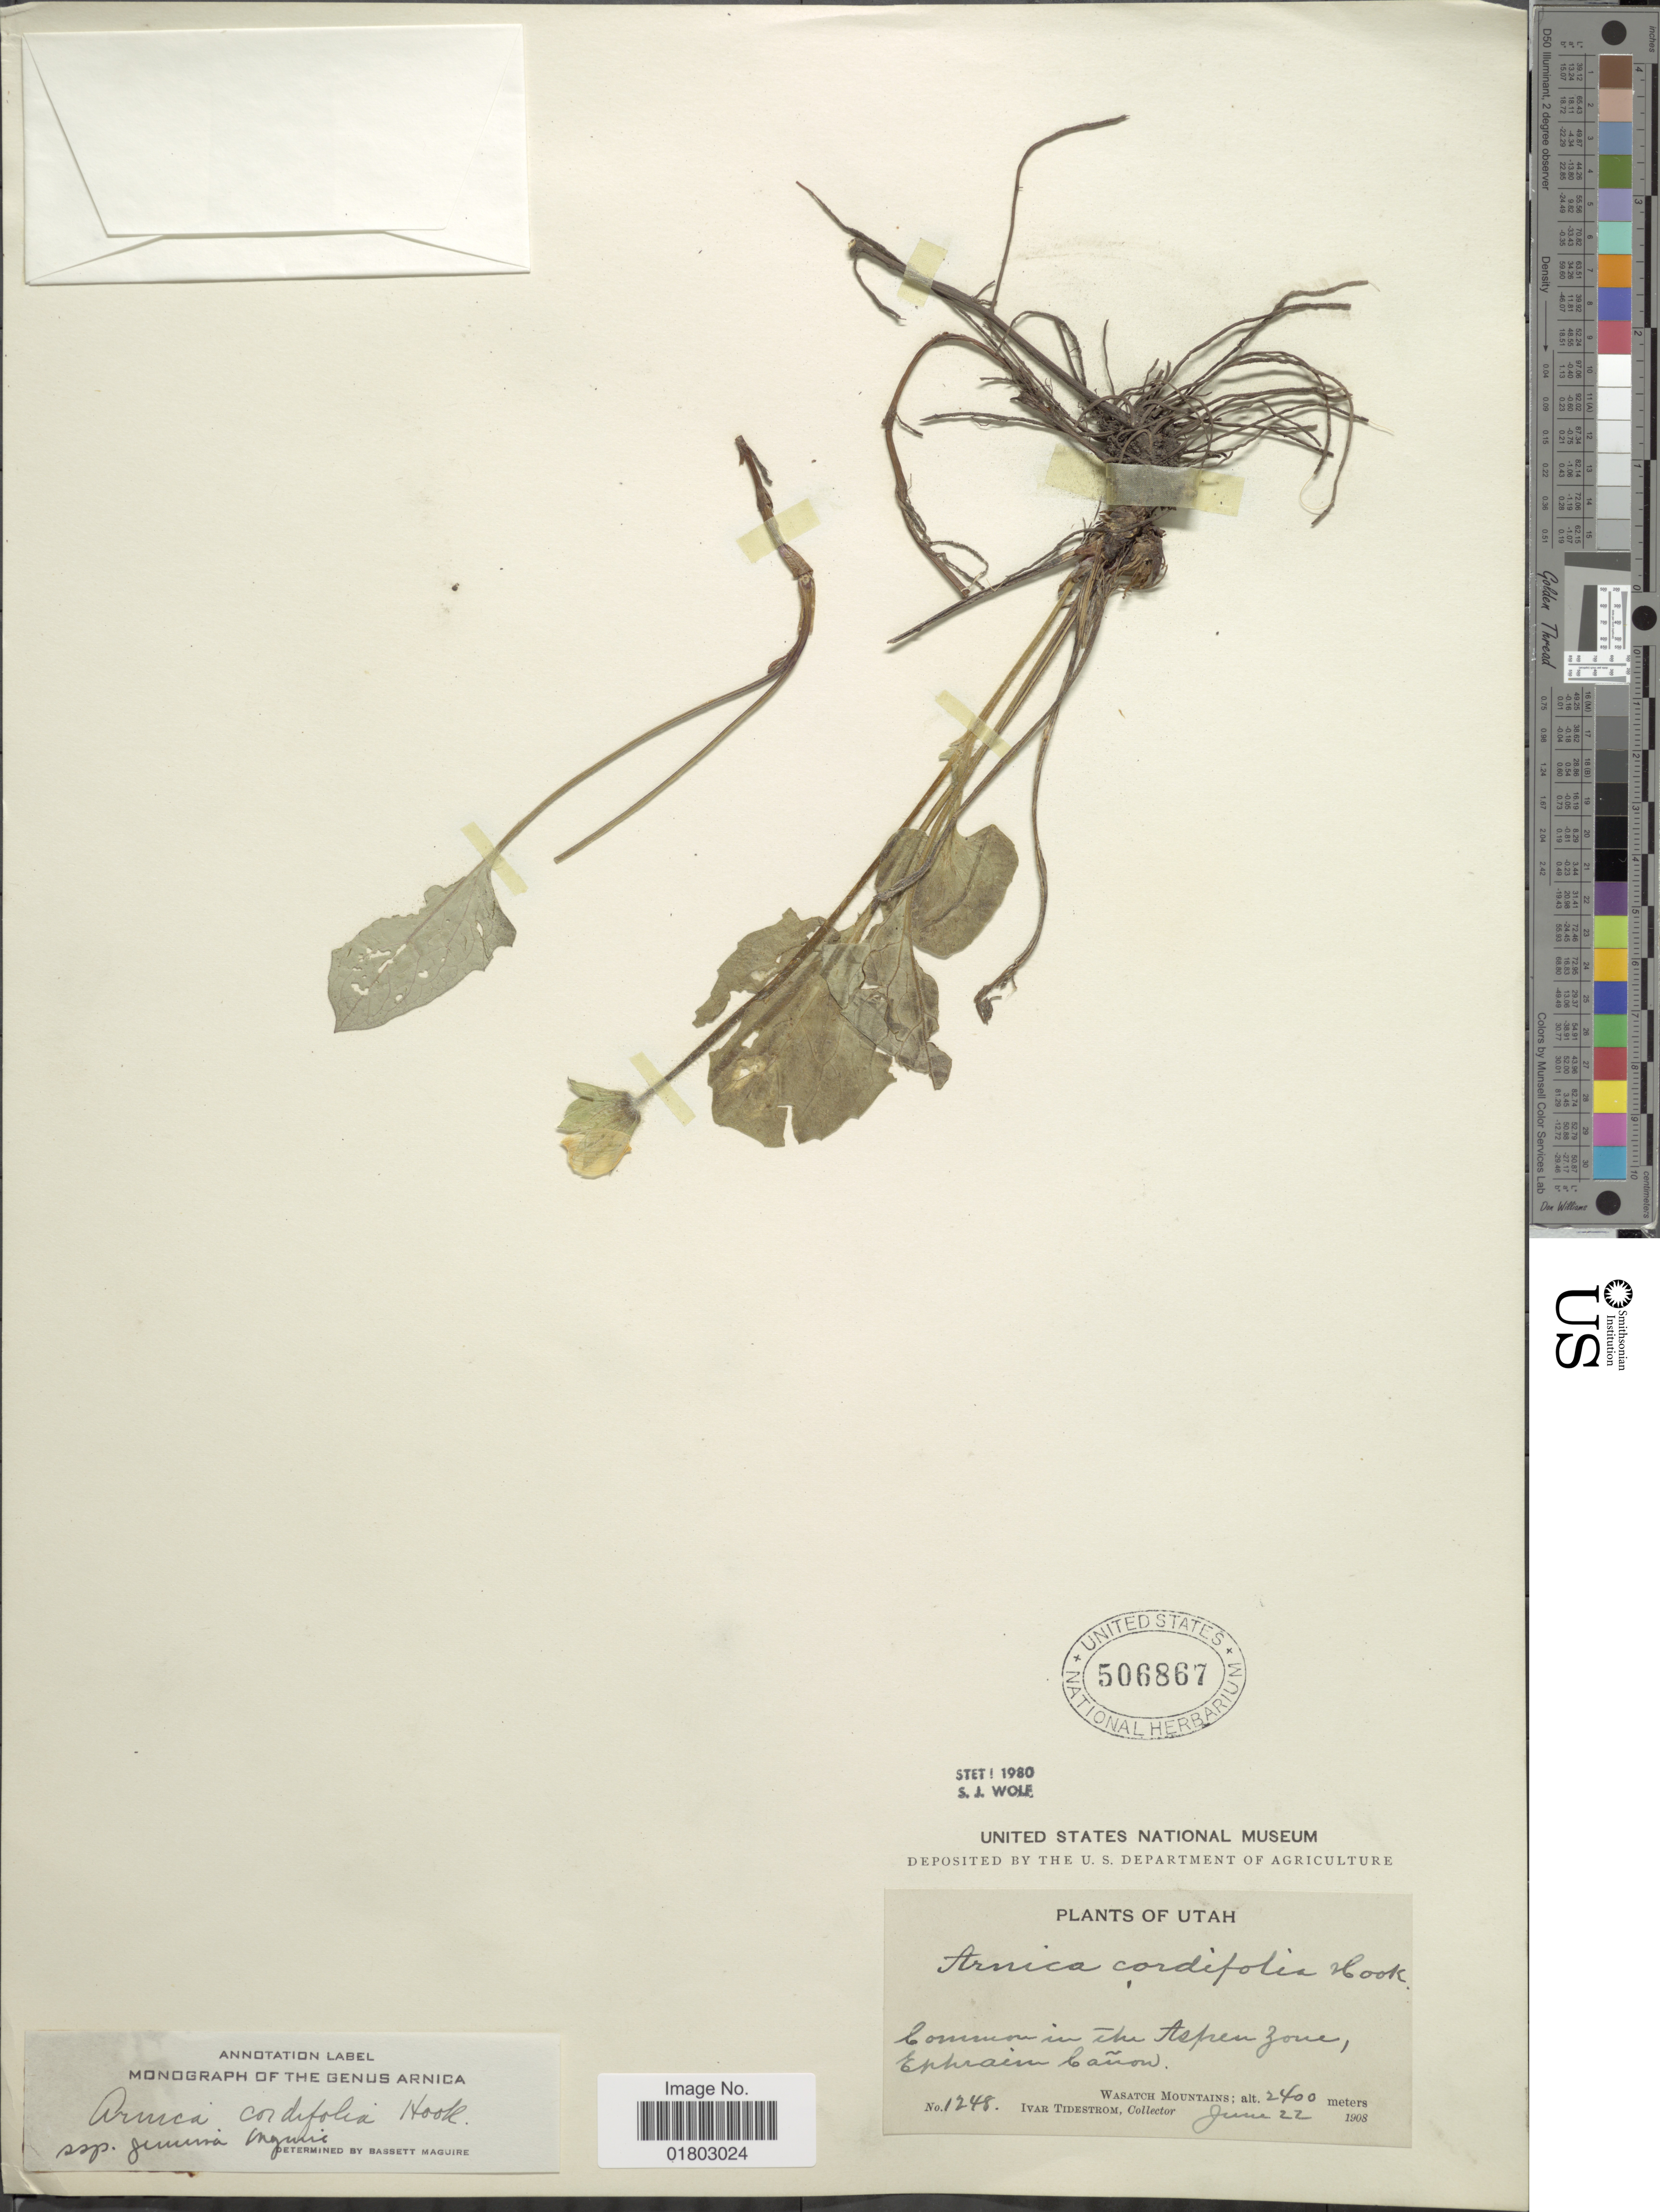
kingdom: Plantae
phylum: Tracheophyta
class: Magnoliopsida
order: Asterales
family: Asteraceae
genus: Arnica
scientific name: Arnica cordifolia subsp. genuina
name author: Maguire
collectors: I. F. Tidestrom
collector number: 1248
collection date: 1908-06-22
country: United States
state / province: Utah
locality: Common in the Aspen Zone, Ephraim Cañon, Wasatch Mountains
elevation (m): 2400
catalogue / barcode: US 506867